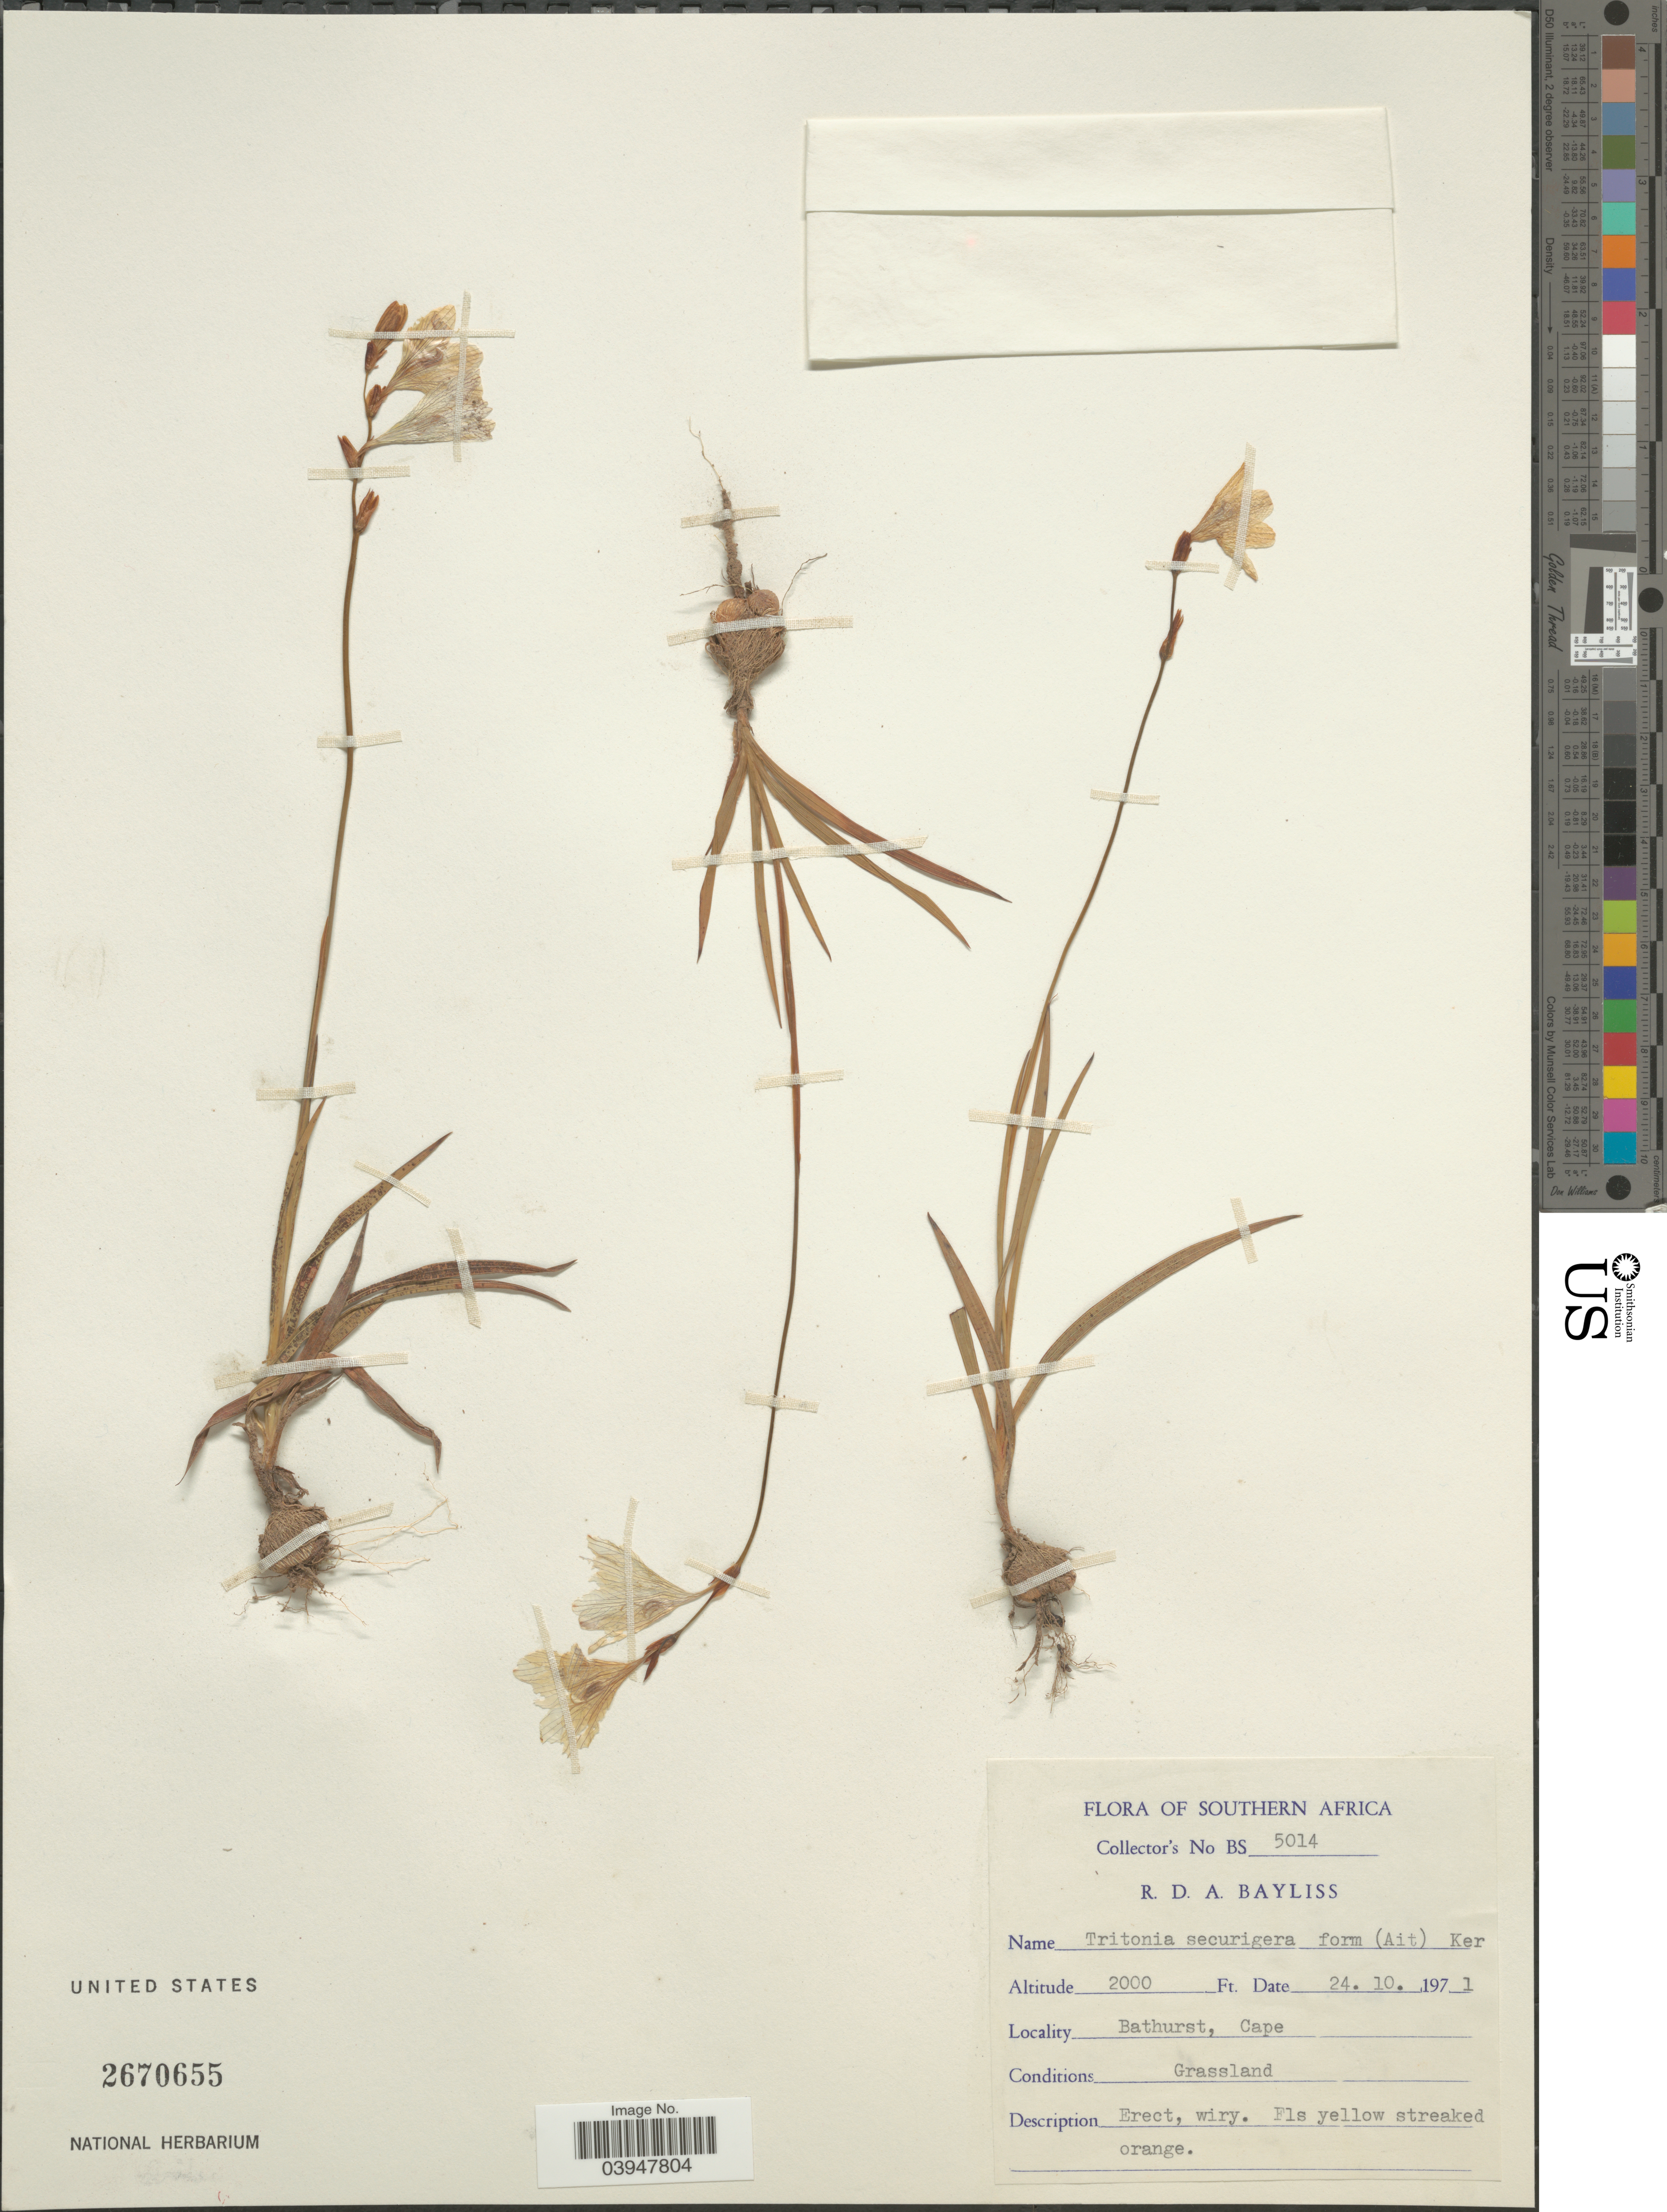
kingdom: Plantae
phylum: Tracheophyta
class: Liliopsida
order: Asparagales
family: Iridaceae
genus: Tritonia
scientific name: Tritonia securigera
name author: (Aiton) Ker Gawl.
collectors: R. Bayliss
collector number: BS 5014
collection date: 1971-10-24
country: South Africa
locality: Southern Africa. Bathurst, Cape.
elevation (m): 610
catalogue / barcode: US 2670655